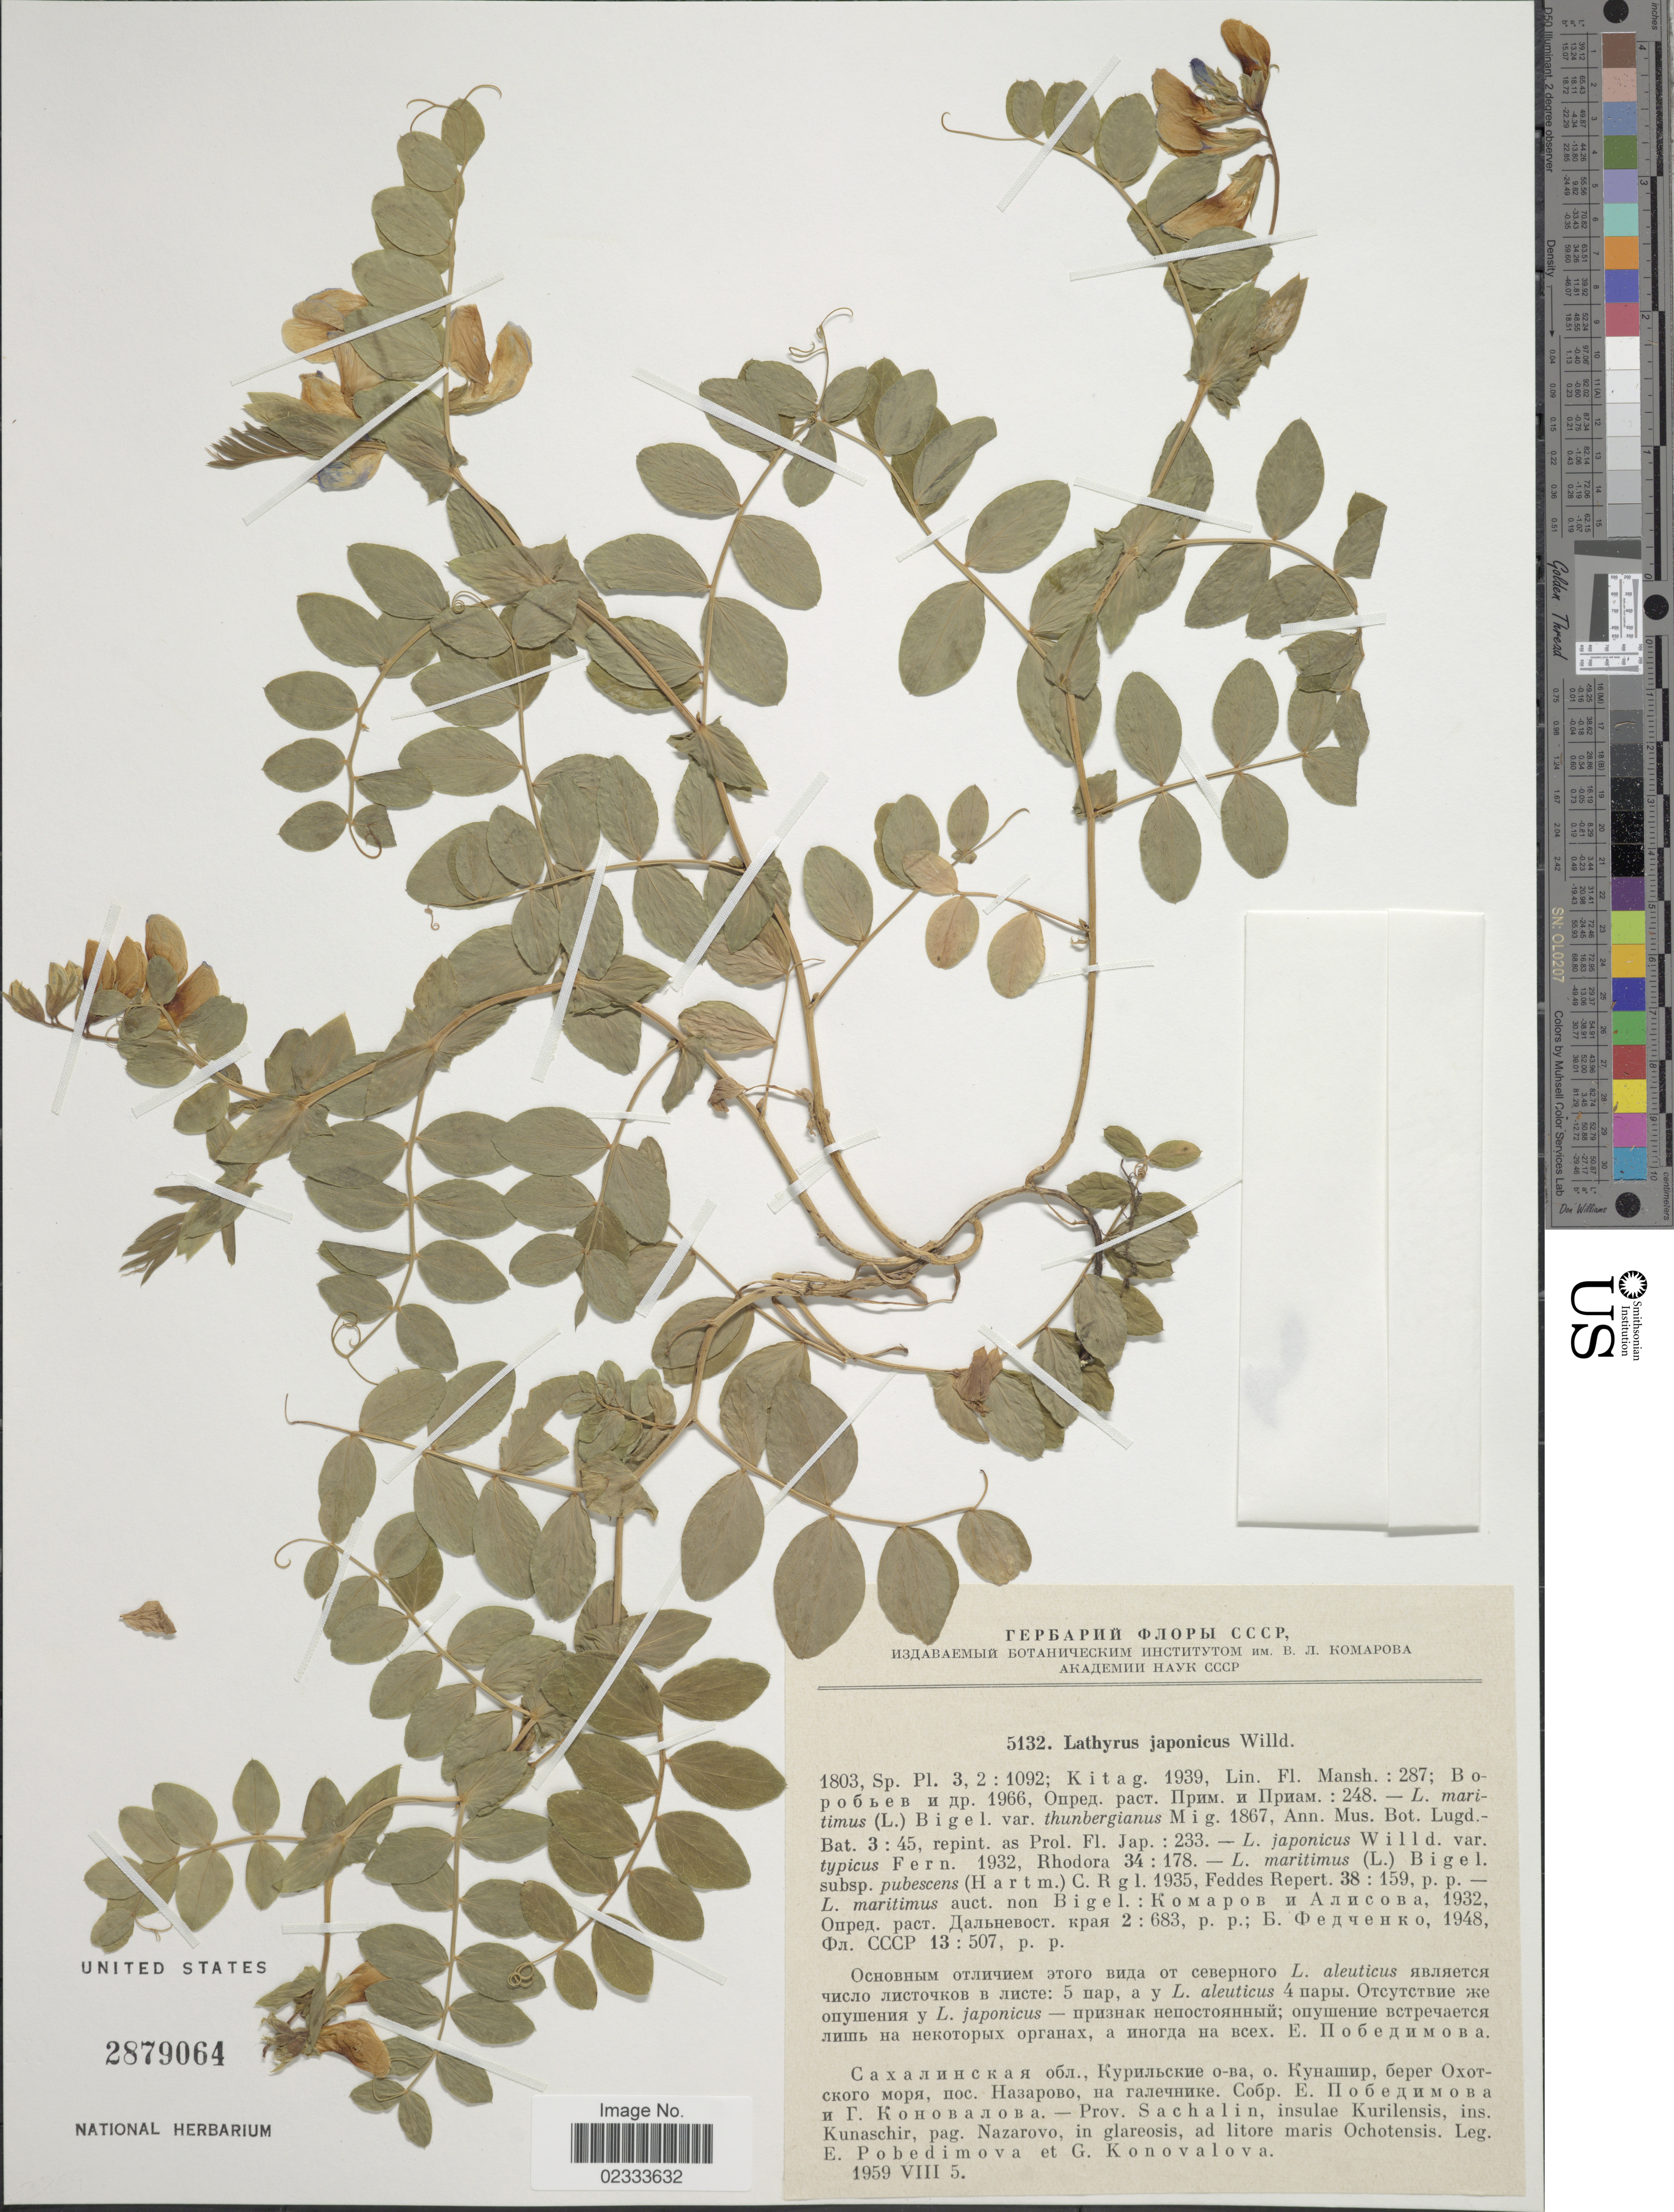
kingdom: Plantae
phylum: Tracheophyta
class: Magnoliopsida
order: Fabales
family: Fabaceae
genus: Lathyrus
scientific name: Lathyrus japonicus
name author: Willd.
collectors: E. Pobedimova & G. Konovalova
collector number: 5132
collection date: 1959-08-05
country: Russian Federation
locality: Prov. Sachalin, insulae Kurilensis, ins. Kunaschir, pag. Nazarovo, in glareosis, ad litore mris Ochotensis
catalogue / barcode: US 2879064